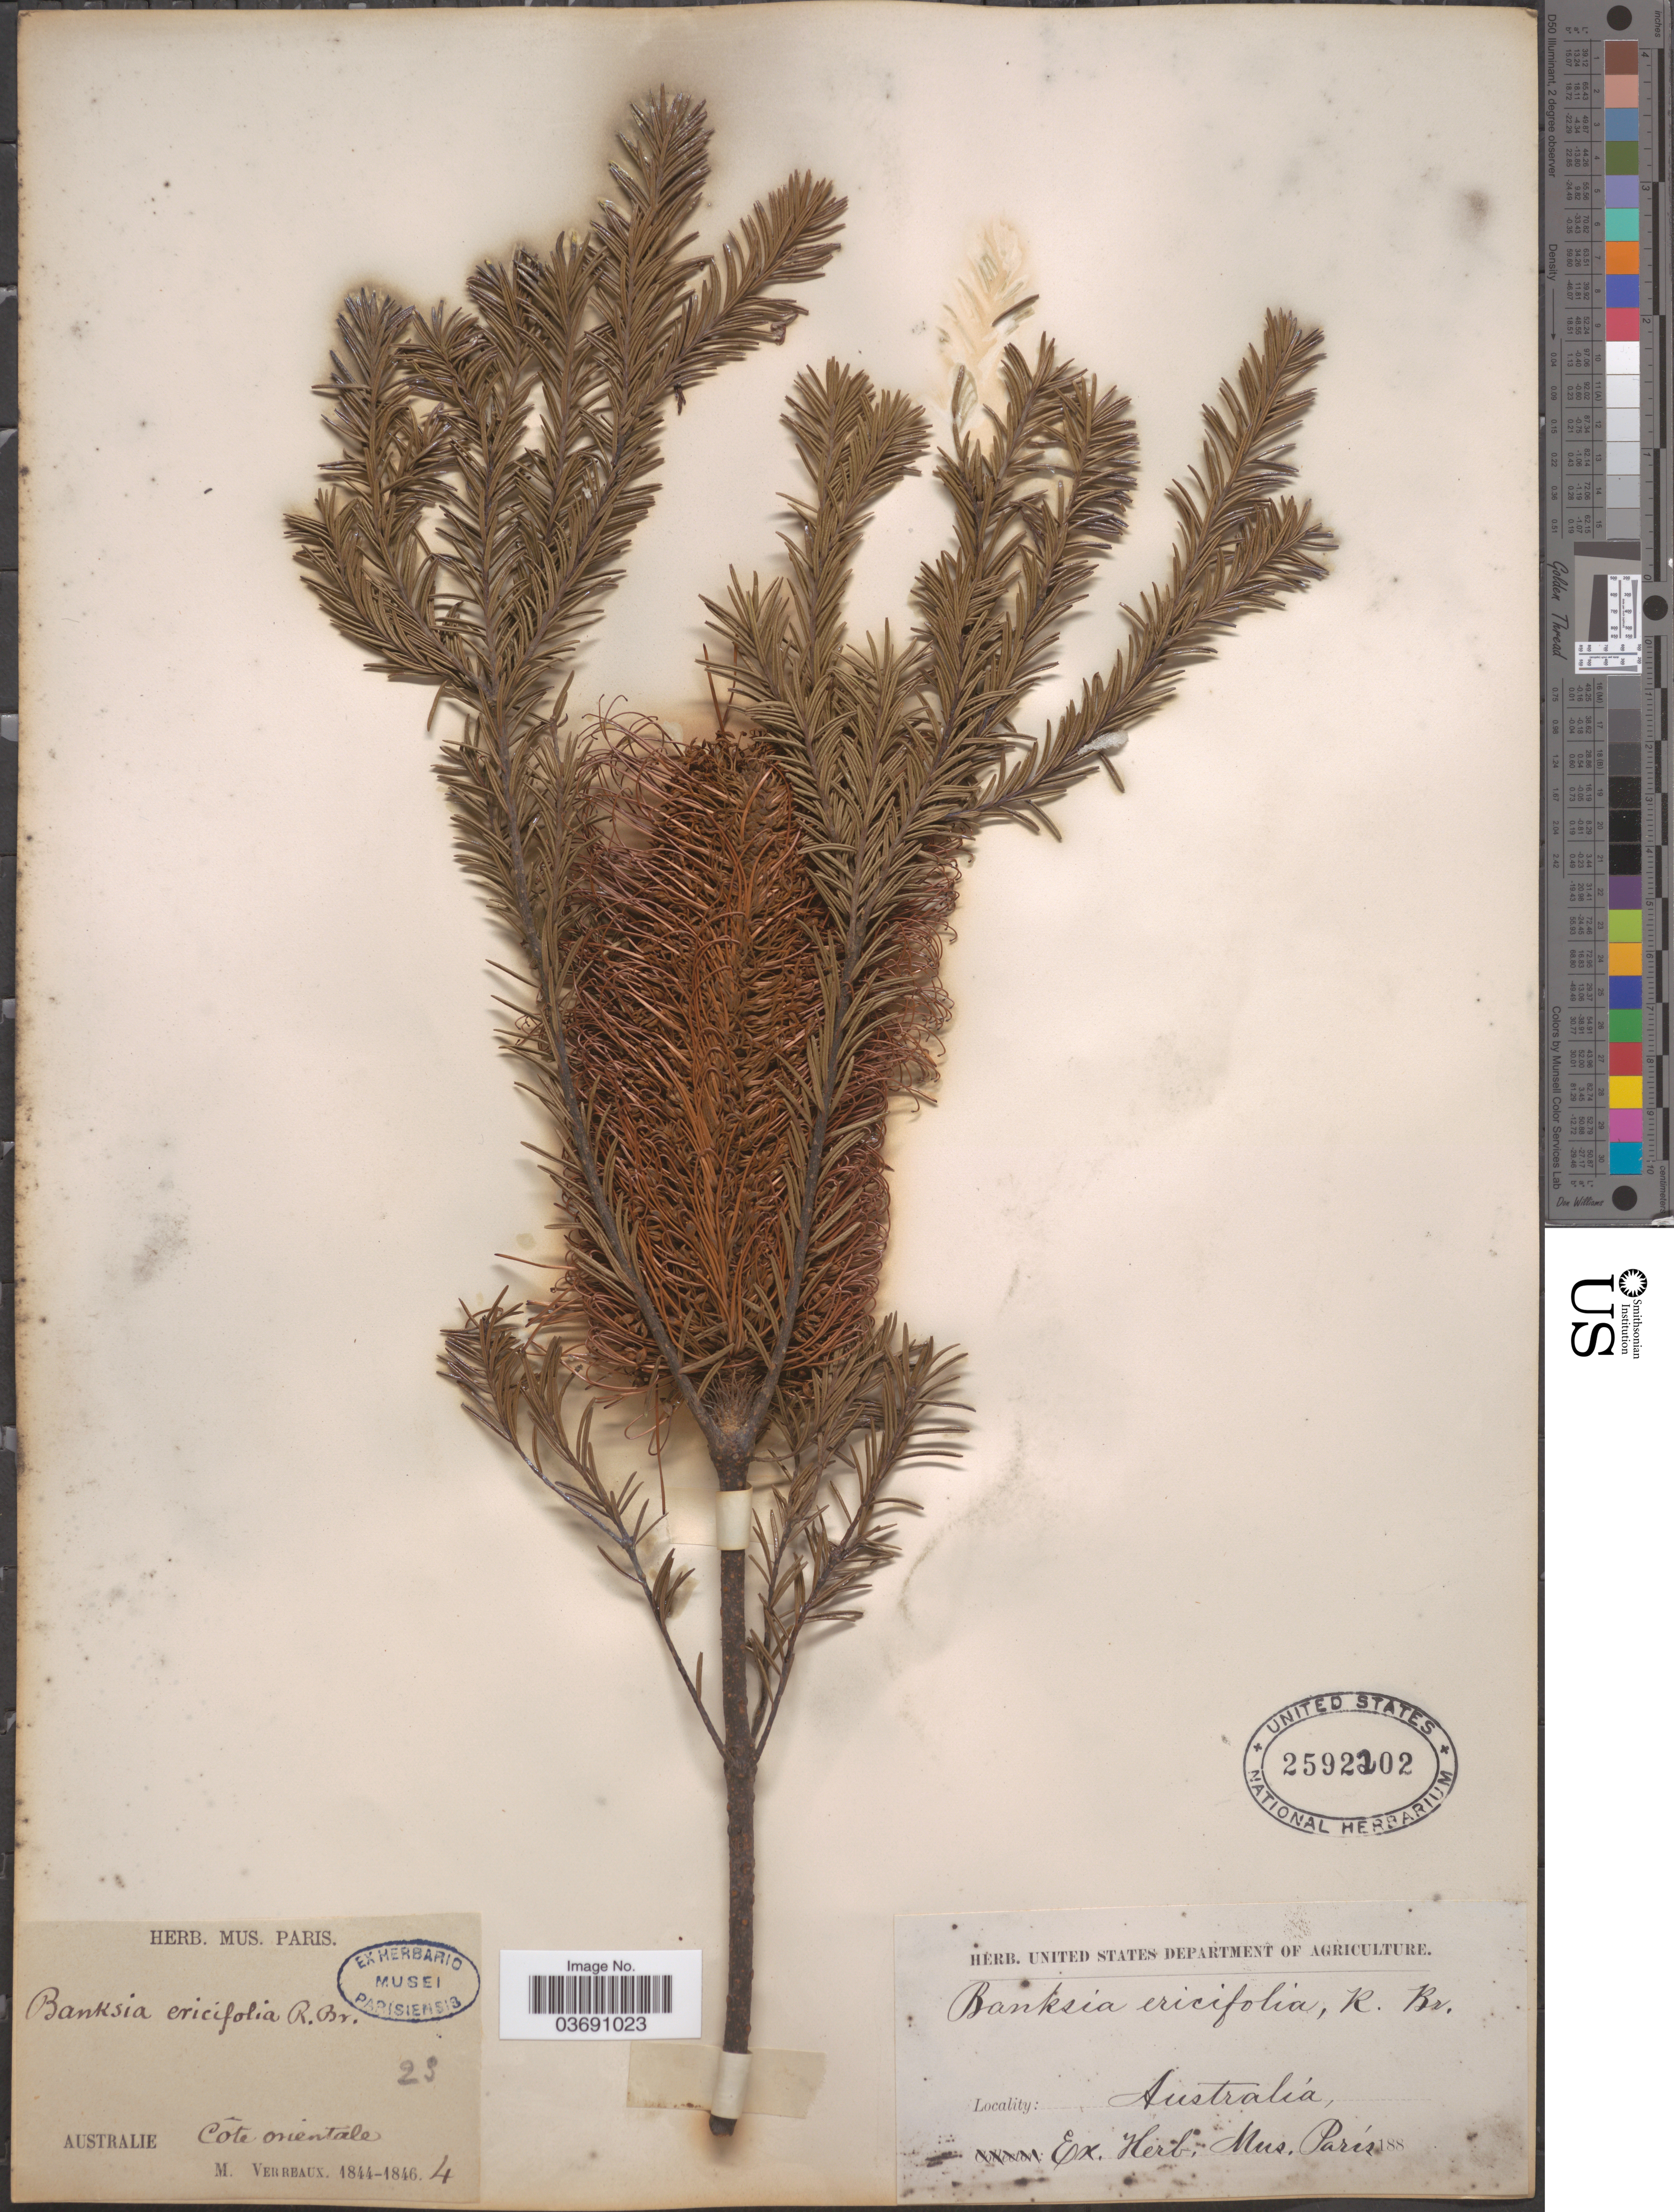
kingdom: Plantae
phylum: Tracheophyta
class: Magnoliopsida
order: Proteales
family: Proteaceae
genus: Banksia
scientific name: Banksia ericifolia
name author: L. f.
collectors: M. Verreaux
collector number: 23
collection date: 1844-04/1846-04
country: Australia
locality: Côte orientale.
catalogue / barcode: US 2592202